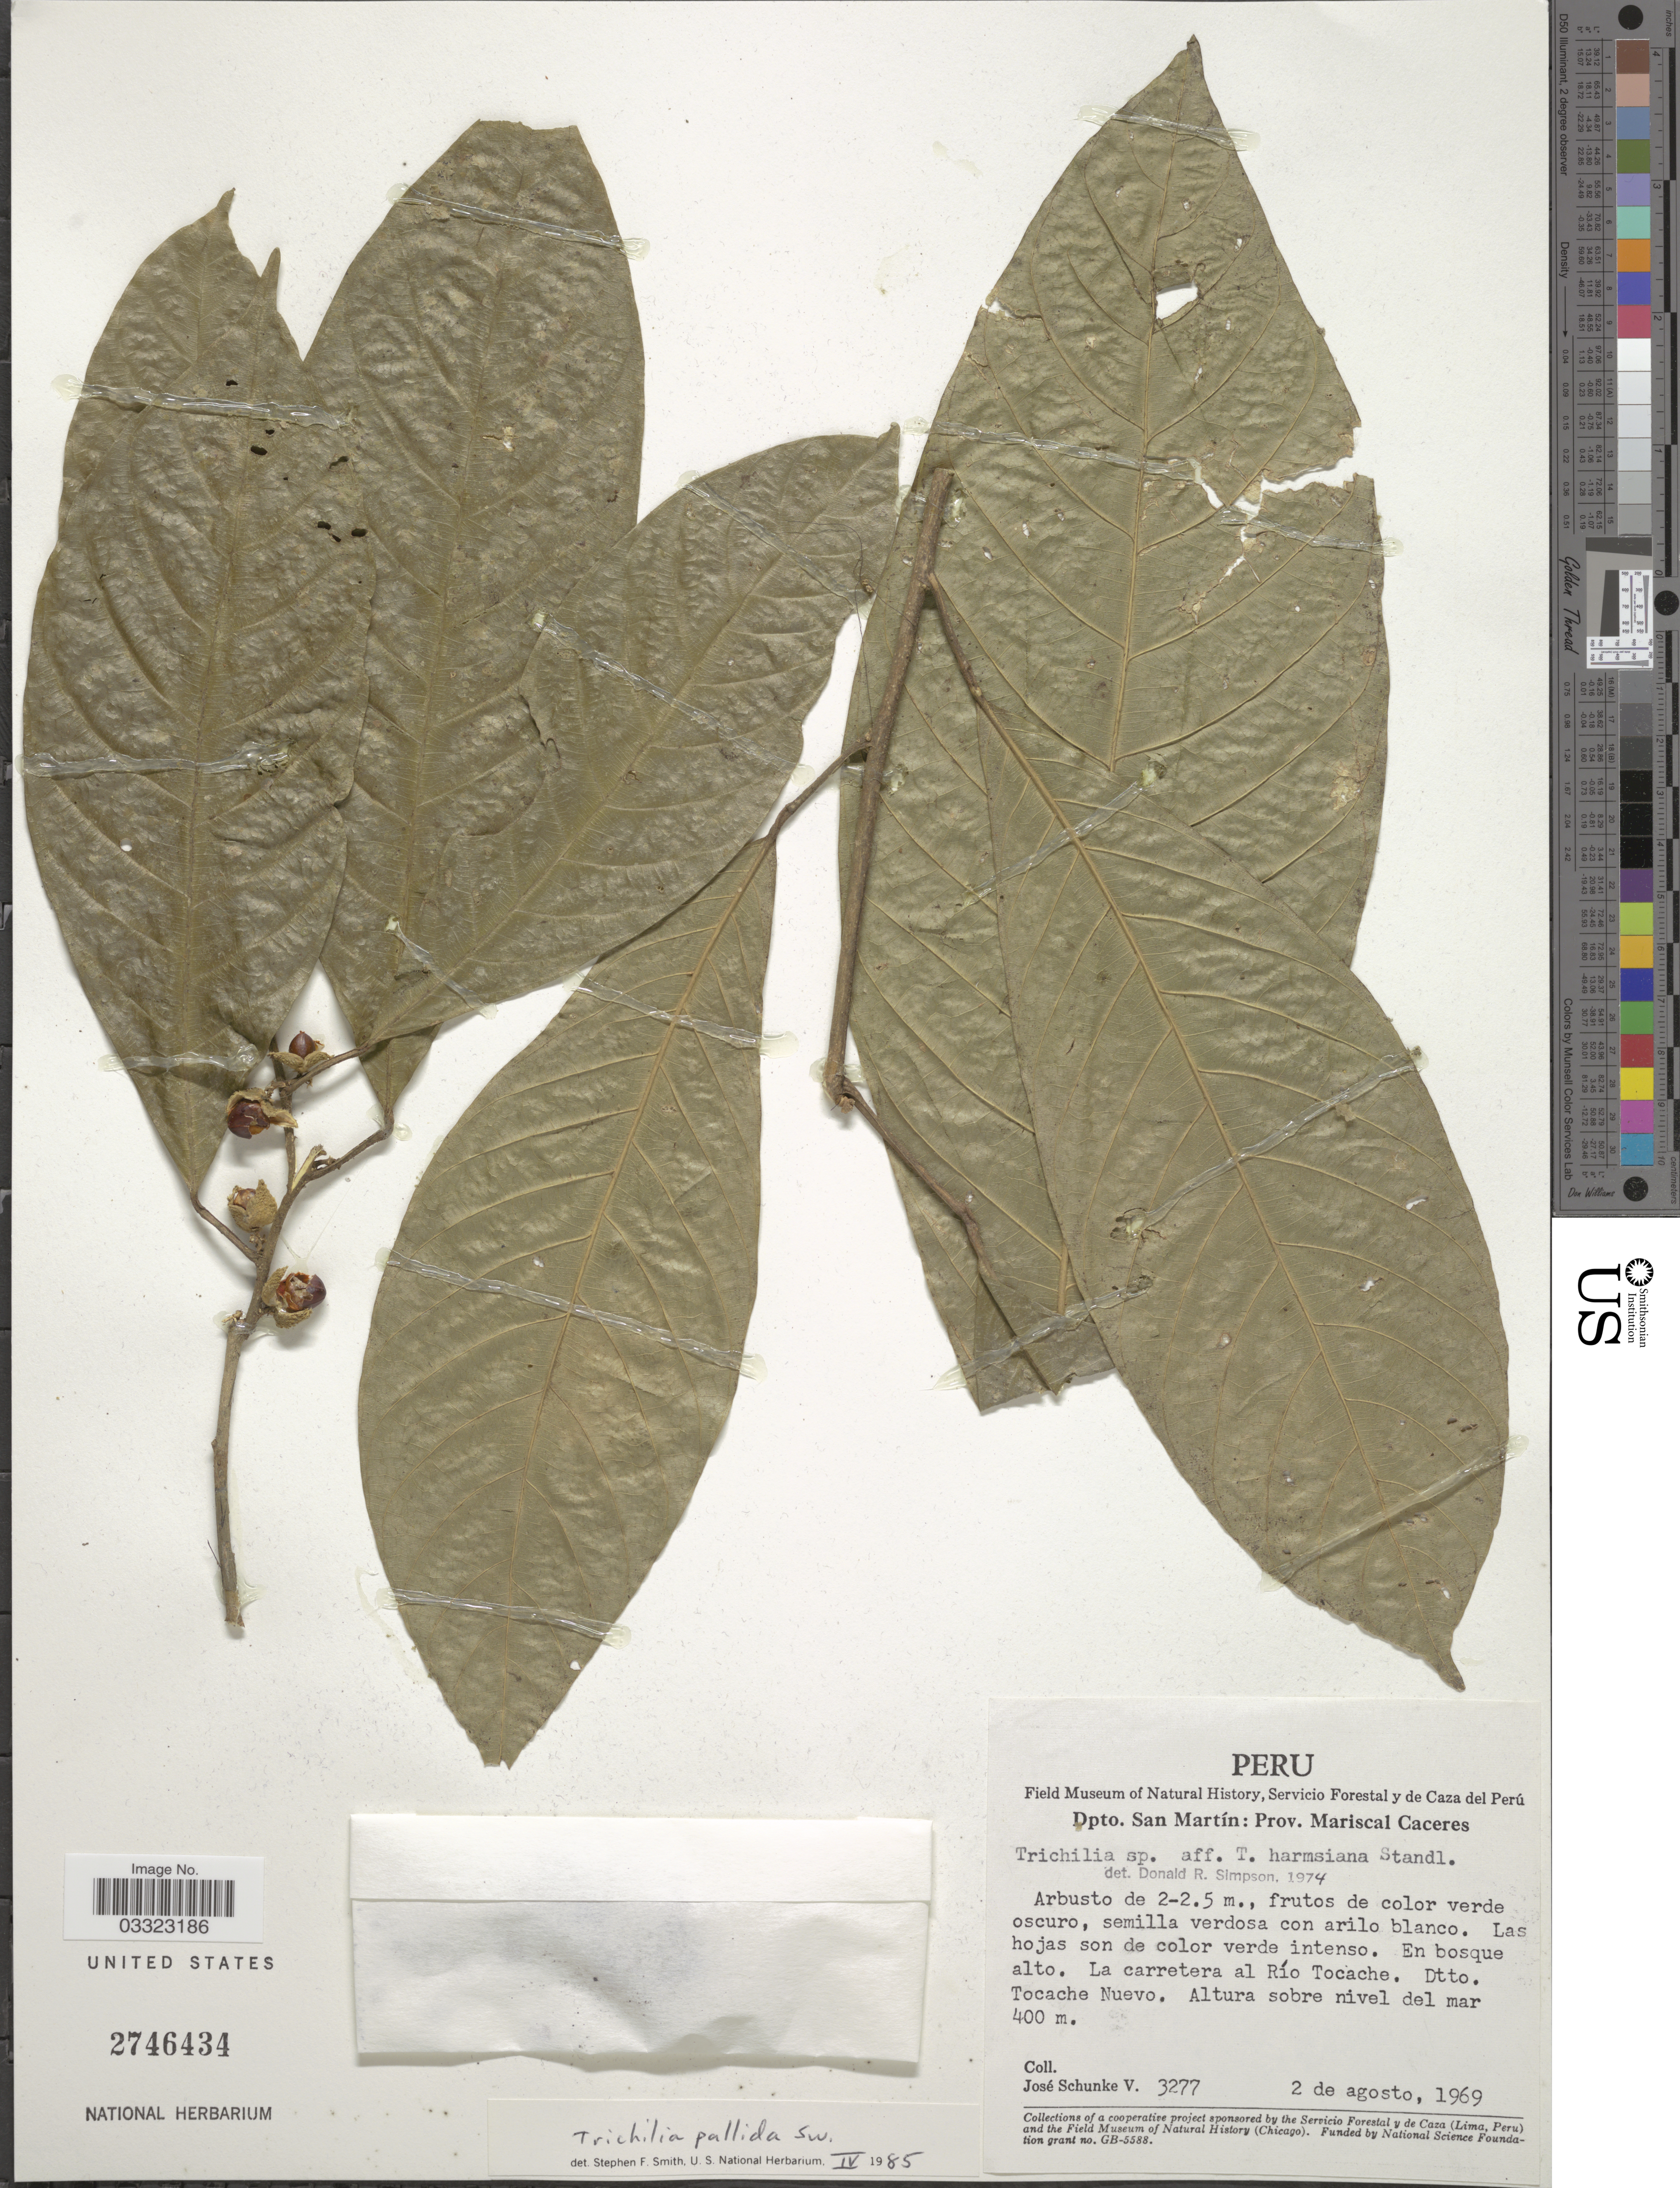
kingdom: Plantae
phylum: Tracheophyta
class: Magnoliopsida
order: Sapindales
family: Meliaceae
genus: Trichilia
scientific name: Trichilia pallida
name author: Sw.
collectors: J. Schunke Vigo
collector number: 3277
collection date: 1969-08-02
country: Peru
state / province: San Martín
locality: Dpto. San Martín: Prov. Mariscal Caceres. La carretera al Rí oTocache. Dtto. Tocache Nuevo.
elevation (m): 400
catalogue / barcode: US 2746434